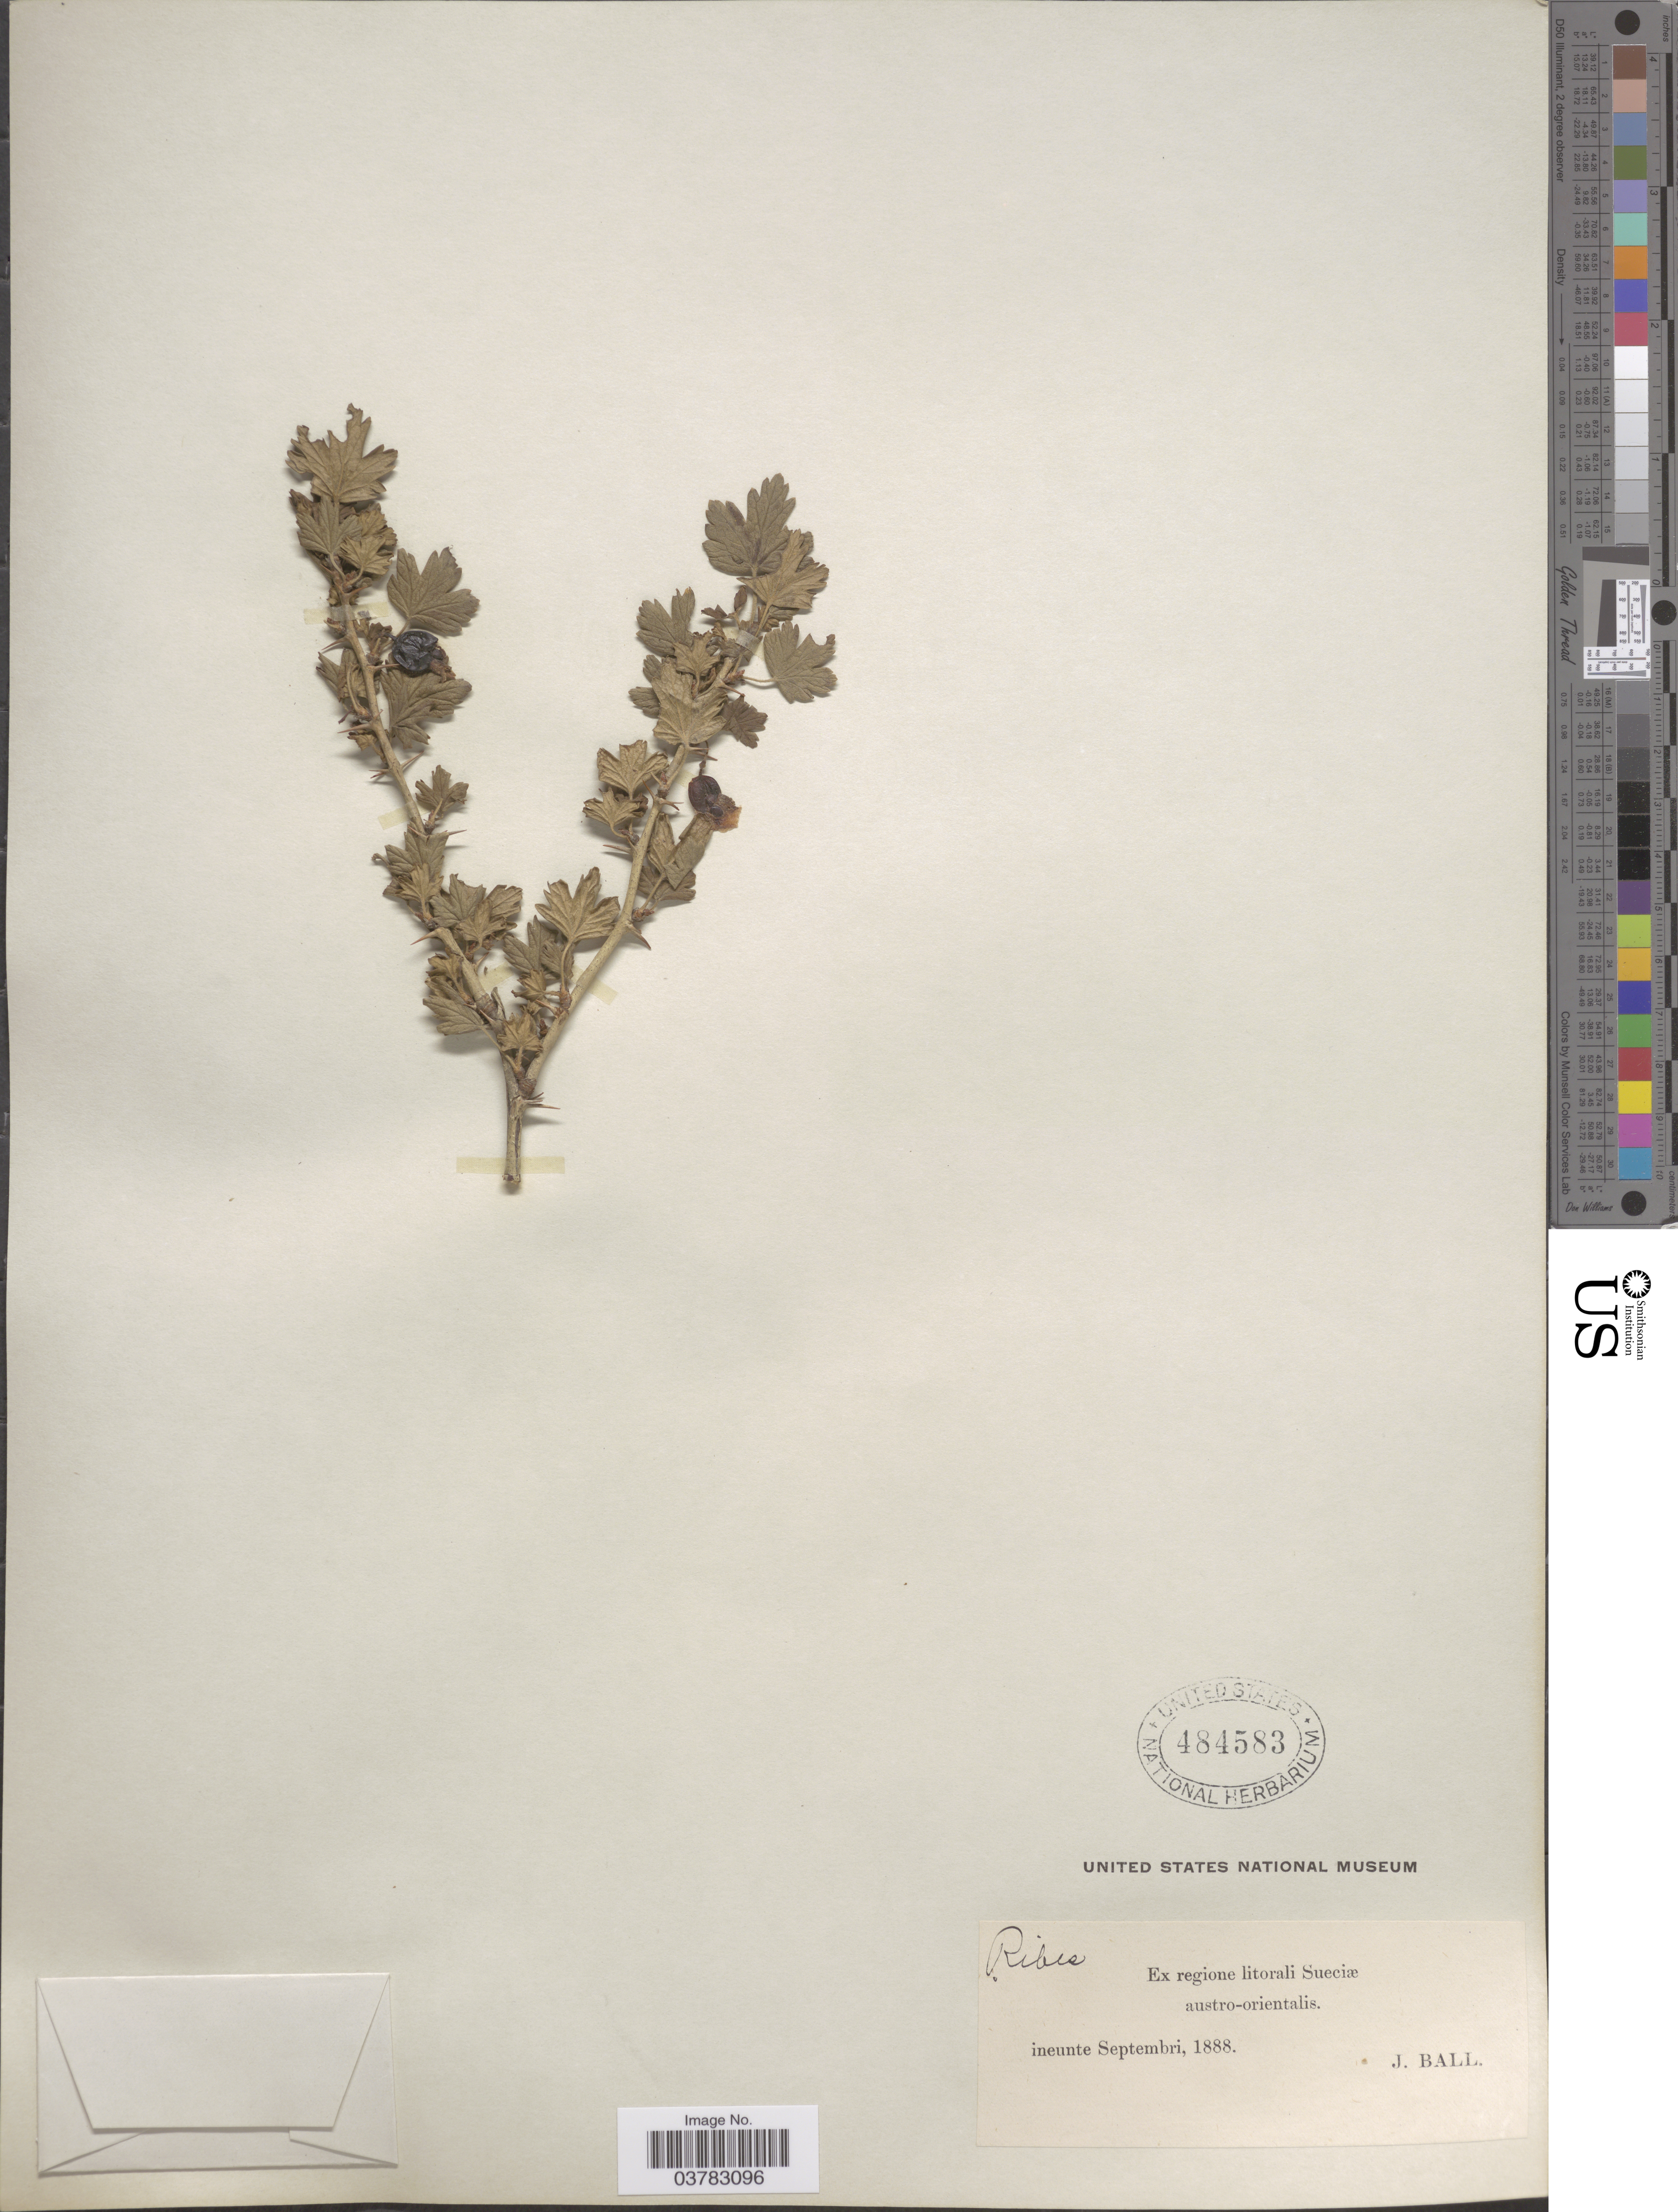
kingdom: Plantae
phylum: Tracheophyta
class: Magnoliopsida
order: Saxifragales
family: Saxifragaceae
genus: Saxifraga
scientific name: Saxifraga sp.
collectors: J. Ball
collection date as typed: ineunte Septembri, 1888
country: Sweden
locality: Ex regione litorali Sueciæ austro-orientalis.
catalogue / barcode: US 484583